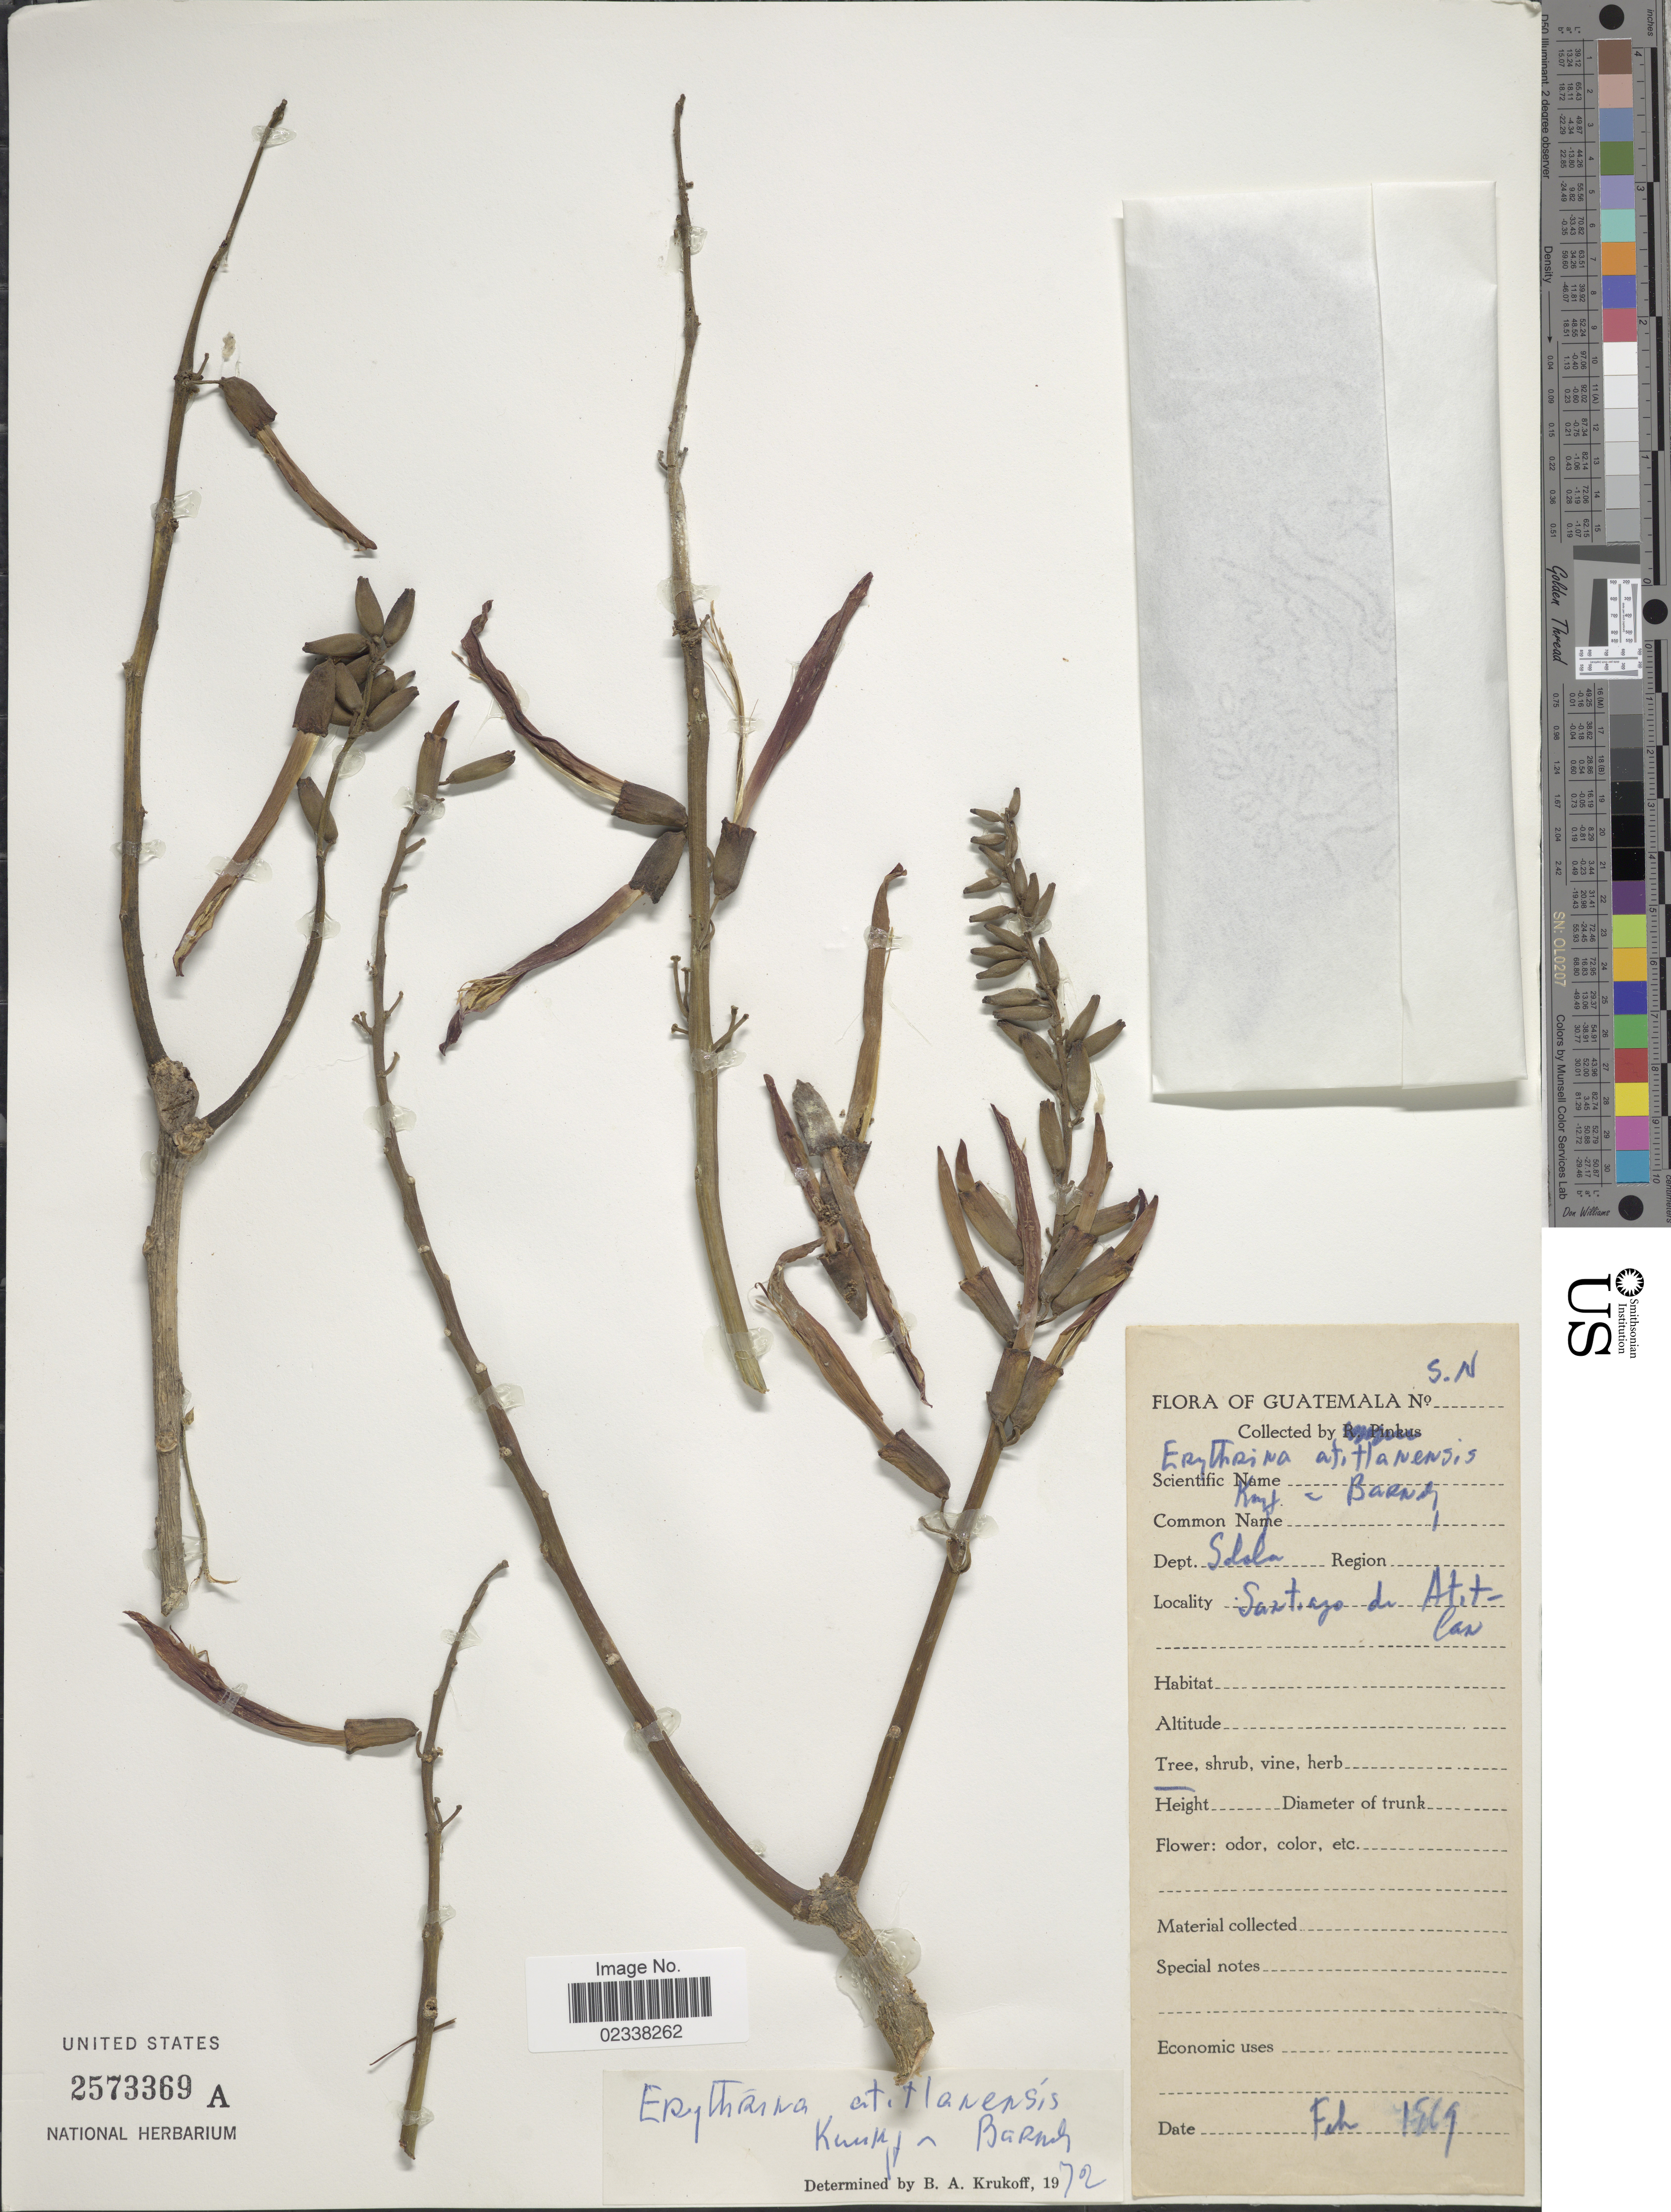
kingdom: Plantae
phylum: Tracheophyta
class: Magnoliopsida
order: Fabales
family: Fabaceae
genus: Erythrina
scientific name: Erythrina atitlanensis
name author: Krukoff & Barneby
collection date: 1919-02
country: Guatemala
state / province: Sololá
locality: Santiago de Atitlan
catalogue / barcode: US 2573369A